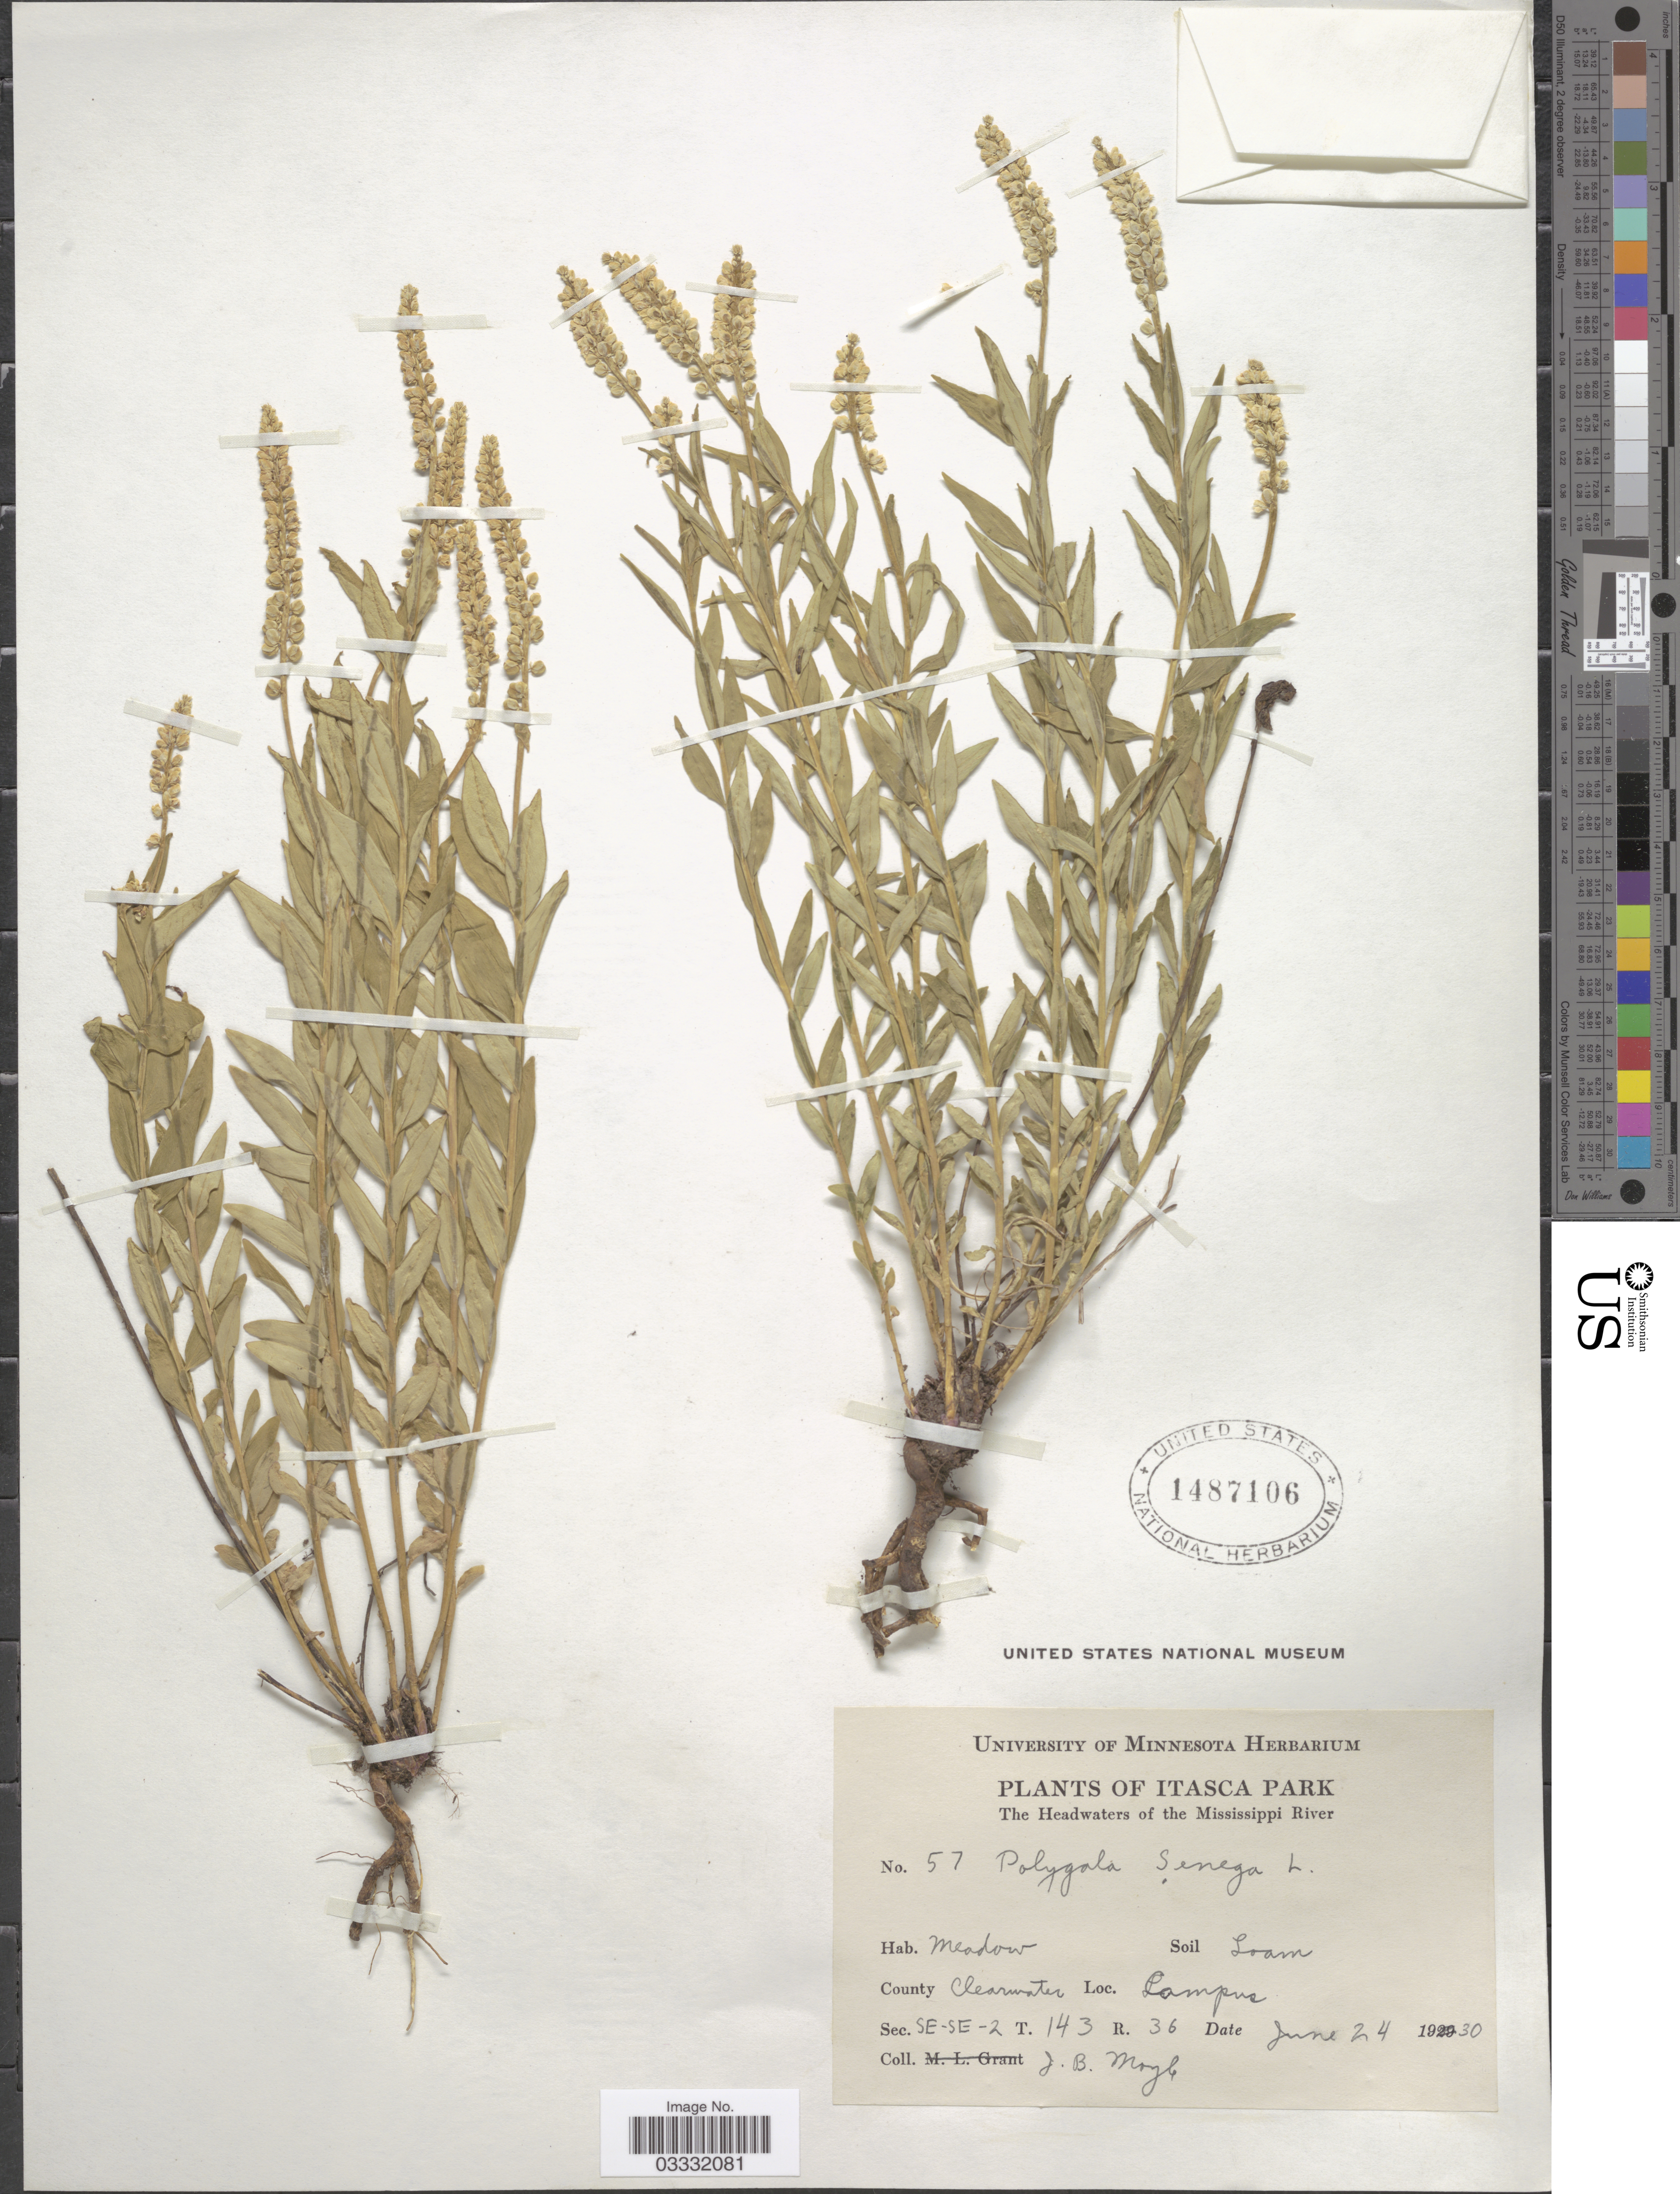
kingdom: Plantae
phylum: Tracheophyta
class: Magnoliopsida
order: Fabales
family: Polygalaceae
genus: Polygala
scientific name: Polygala senega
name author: L.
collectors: J. Moyle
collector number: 57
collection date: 1930-06-24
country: United States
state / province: Minnesota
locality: Itasca Park. The Headwaters of the Mississippi River. County Clearwater. Campus. Sec. SE-SE-2 T. 143 R. 36.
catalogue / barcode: US 1487106